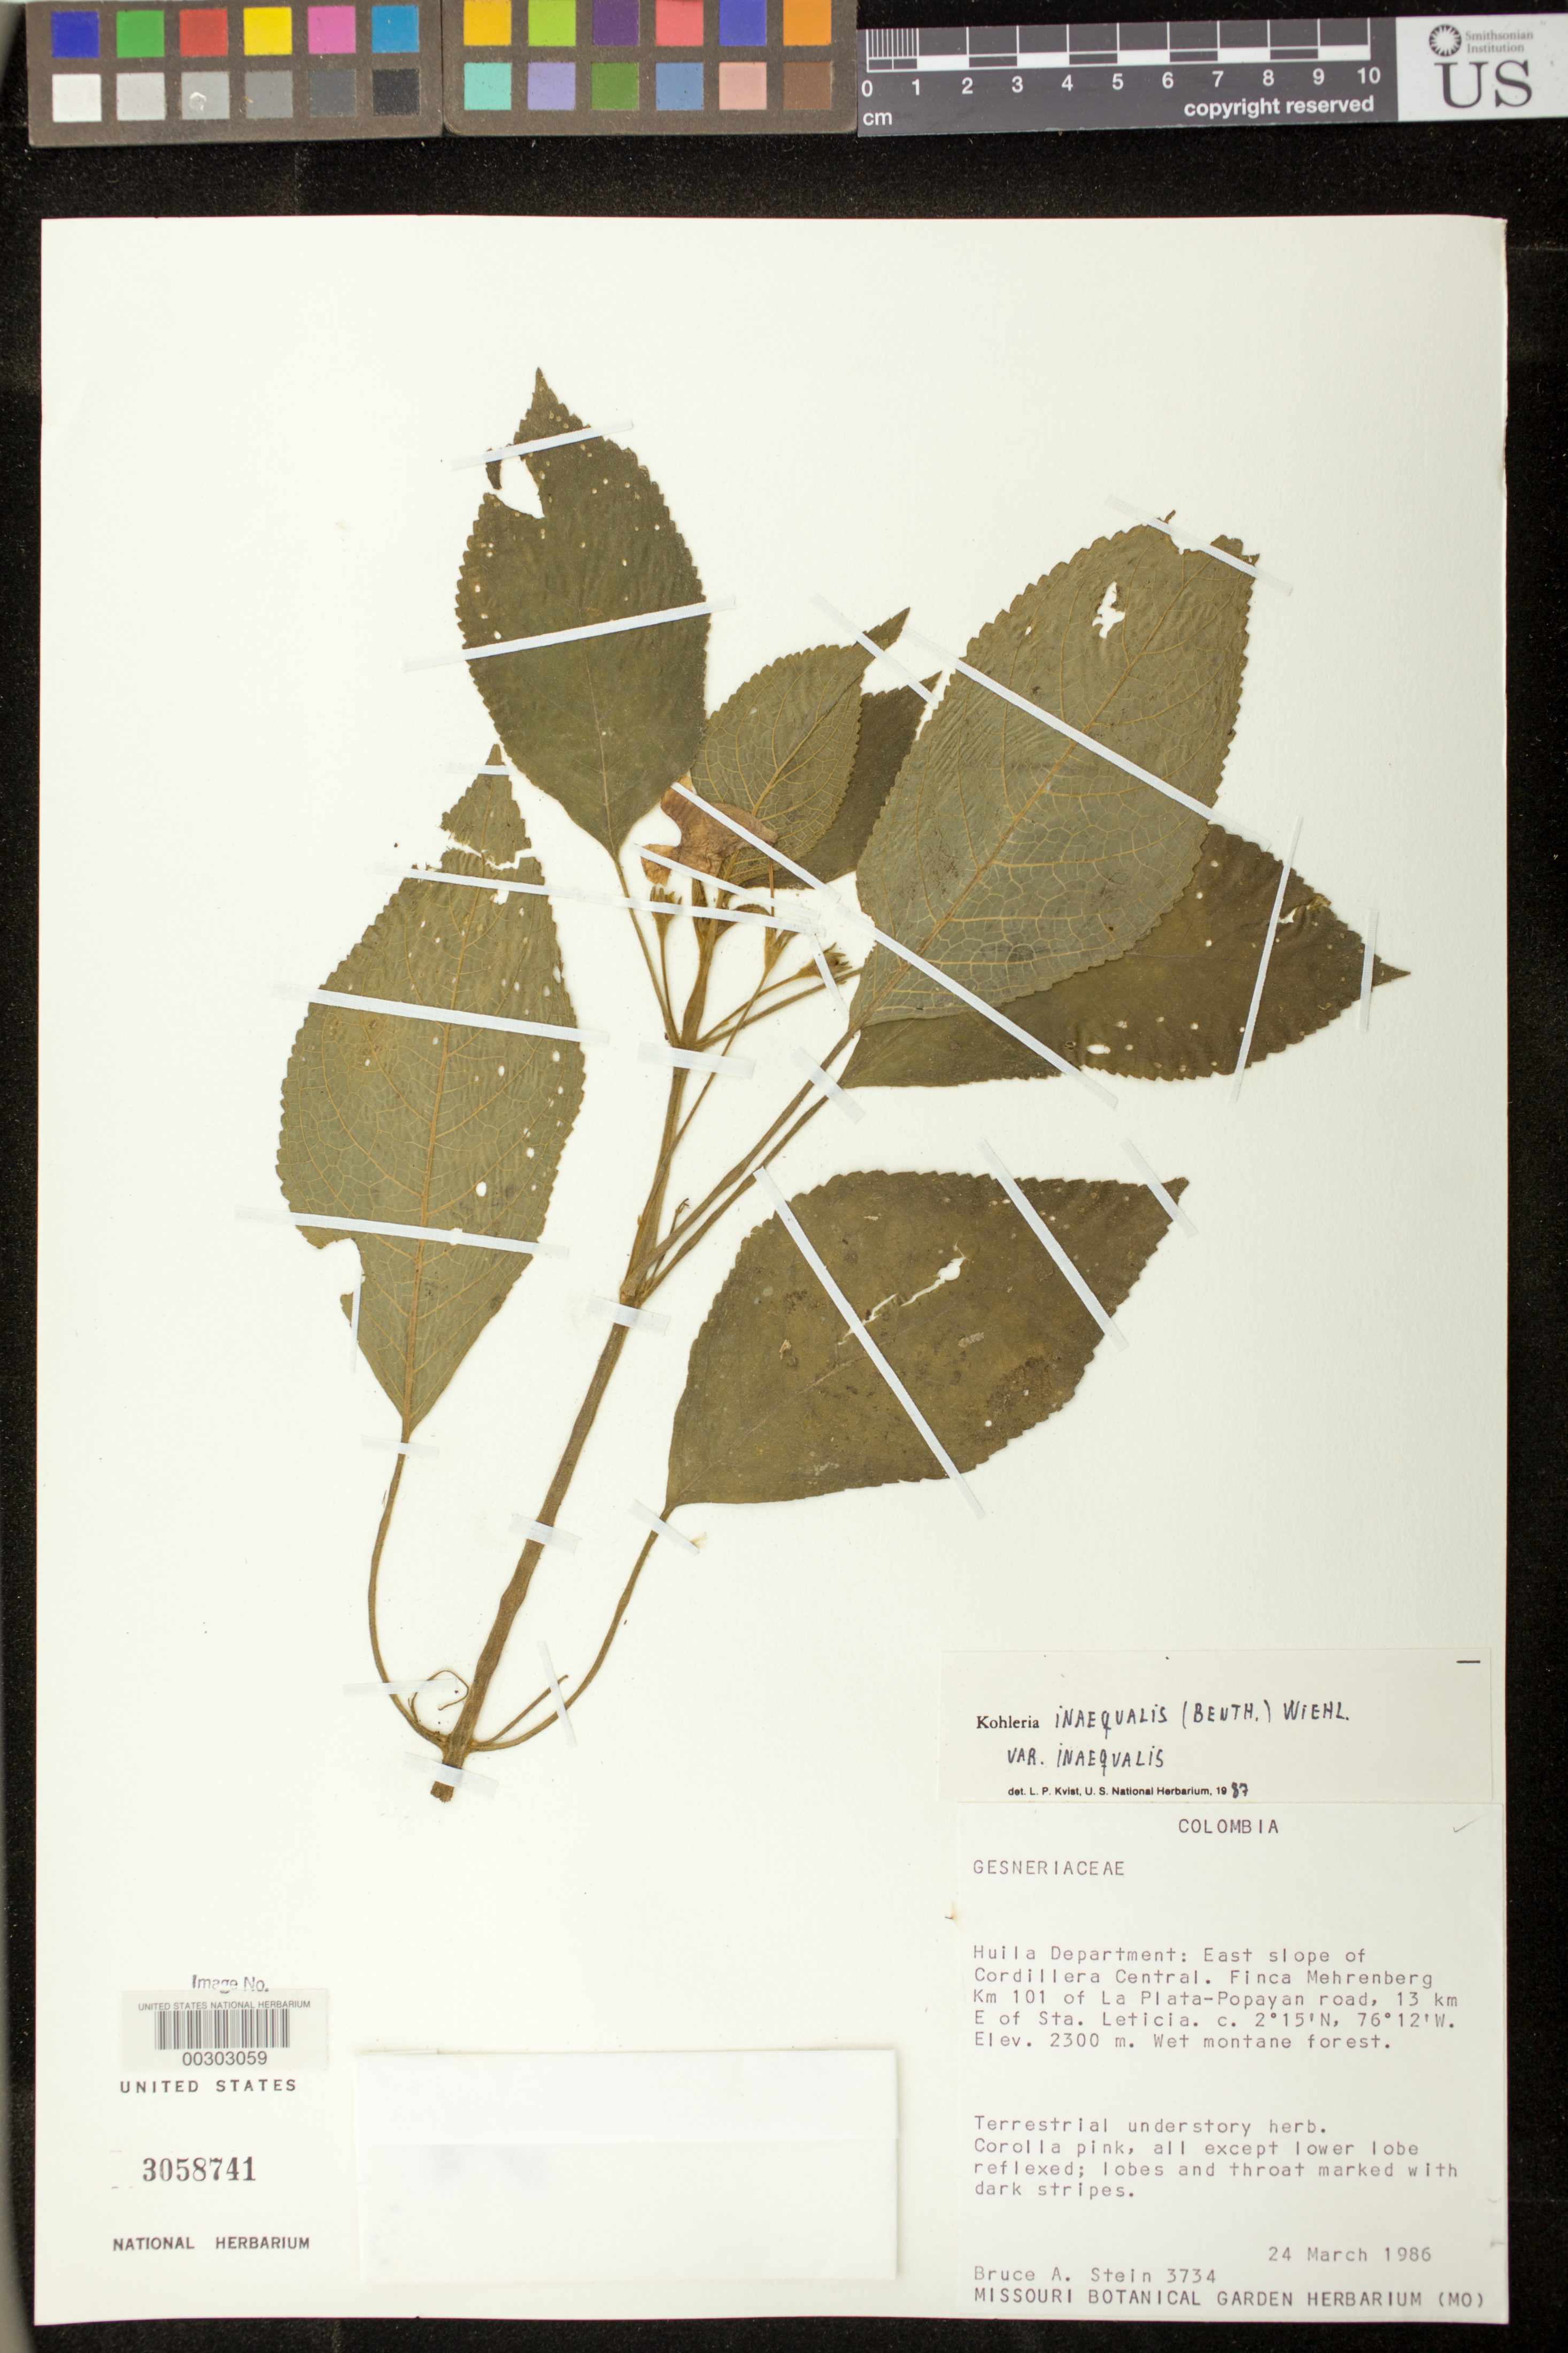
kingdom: Plantae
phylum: Tracheophyta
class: Magnoliopsida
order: Lamiales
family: Gesneriaceae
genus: Kohleria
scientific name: Kohleria huilensis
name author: Arango-Gómez et al.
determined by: Skog, Laurence E.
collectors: B. A. Stein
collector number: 3734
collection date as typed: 24 Mar 1986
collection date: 1986-03-24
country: Colombia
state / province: Huila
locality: East slope of Cordillera Central, Finca Mehrenberg km 101 of La Plata-Popayan road, 13 km E of Sta Leticia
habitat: Wet montane forest.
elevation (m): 2300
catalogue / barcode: US 3058741